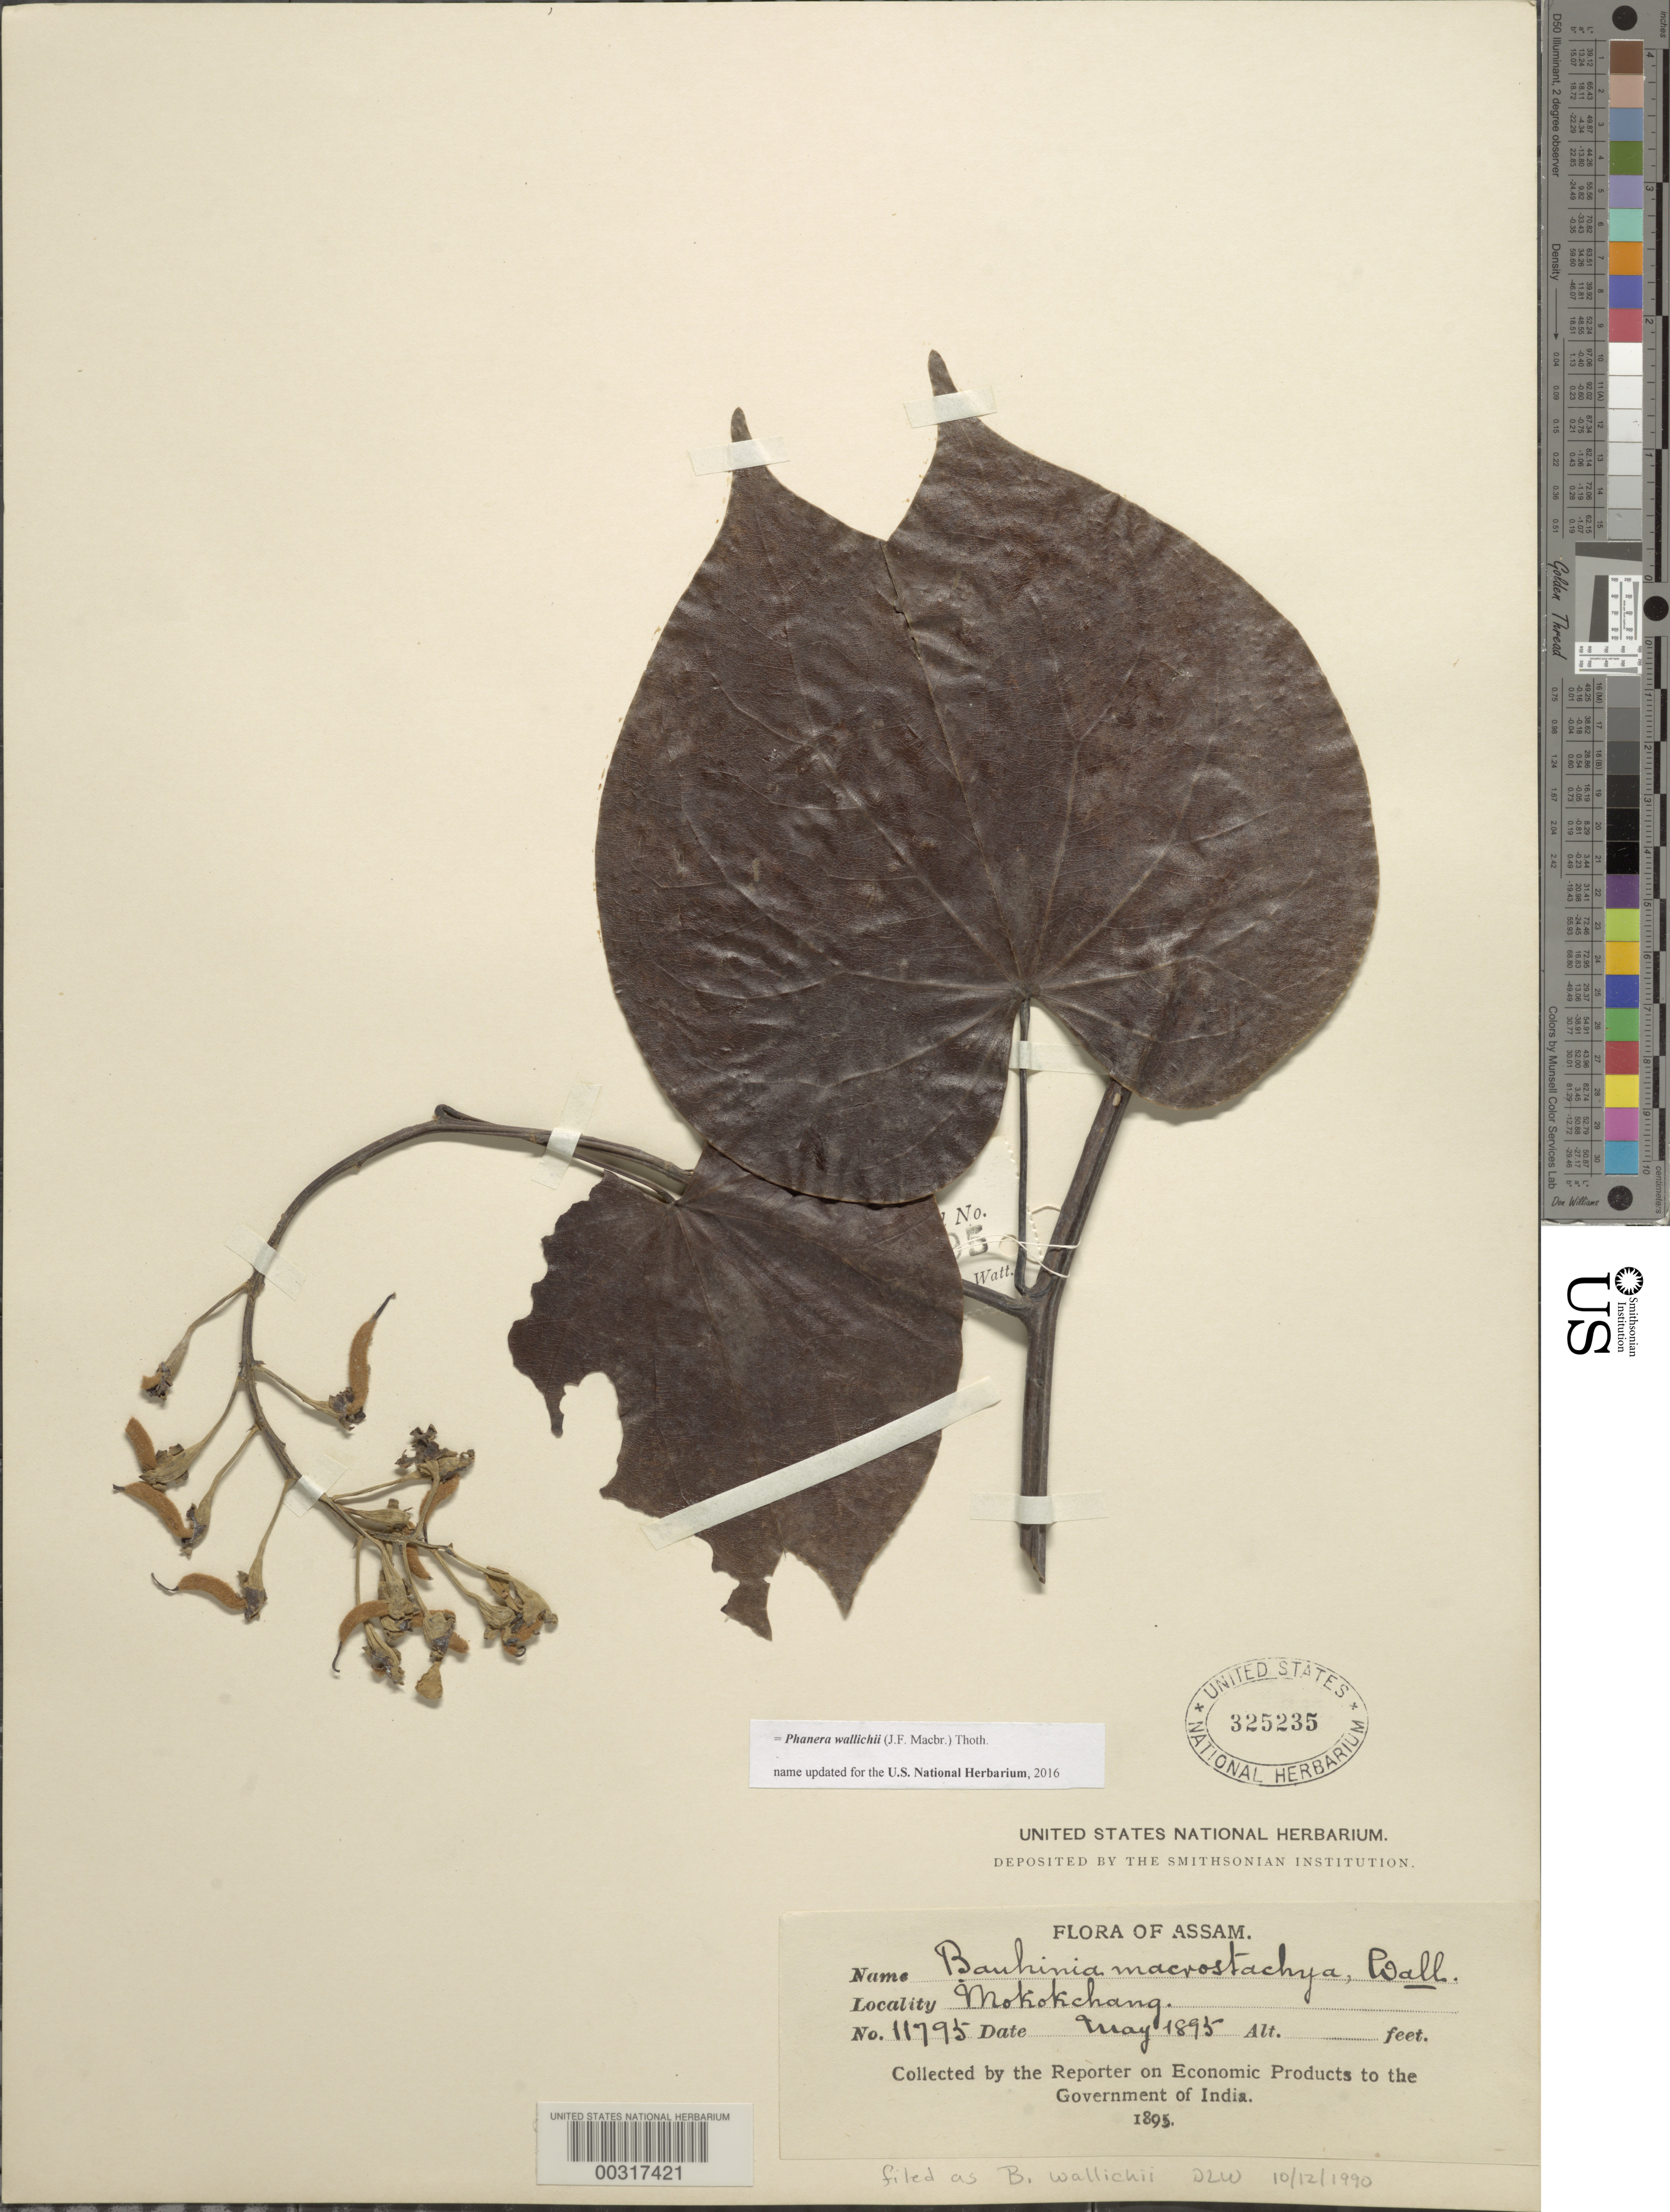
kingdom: Plantae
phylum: Tracheophyta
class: Magnoliopsida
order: Fabales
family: Fabaceae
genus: Phanera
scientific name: Phanera wallichii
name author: Thothathri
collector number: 11795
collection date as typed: May 1895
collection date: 1895-05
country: India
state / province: Assam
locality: Mokokchang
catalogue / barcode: US 325235